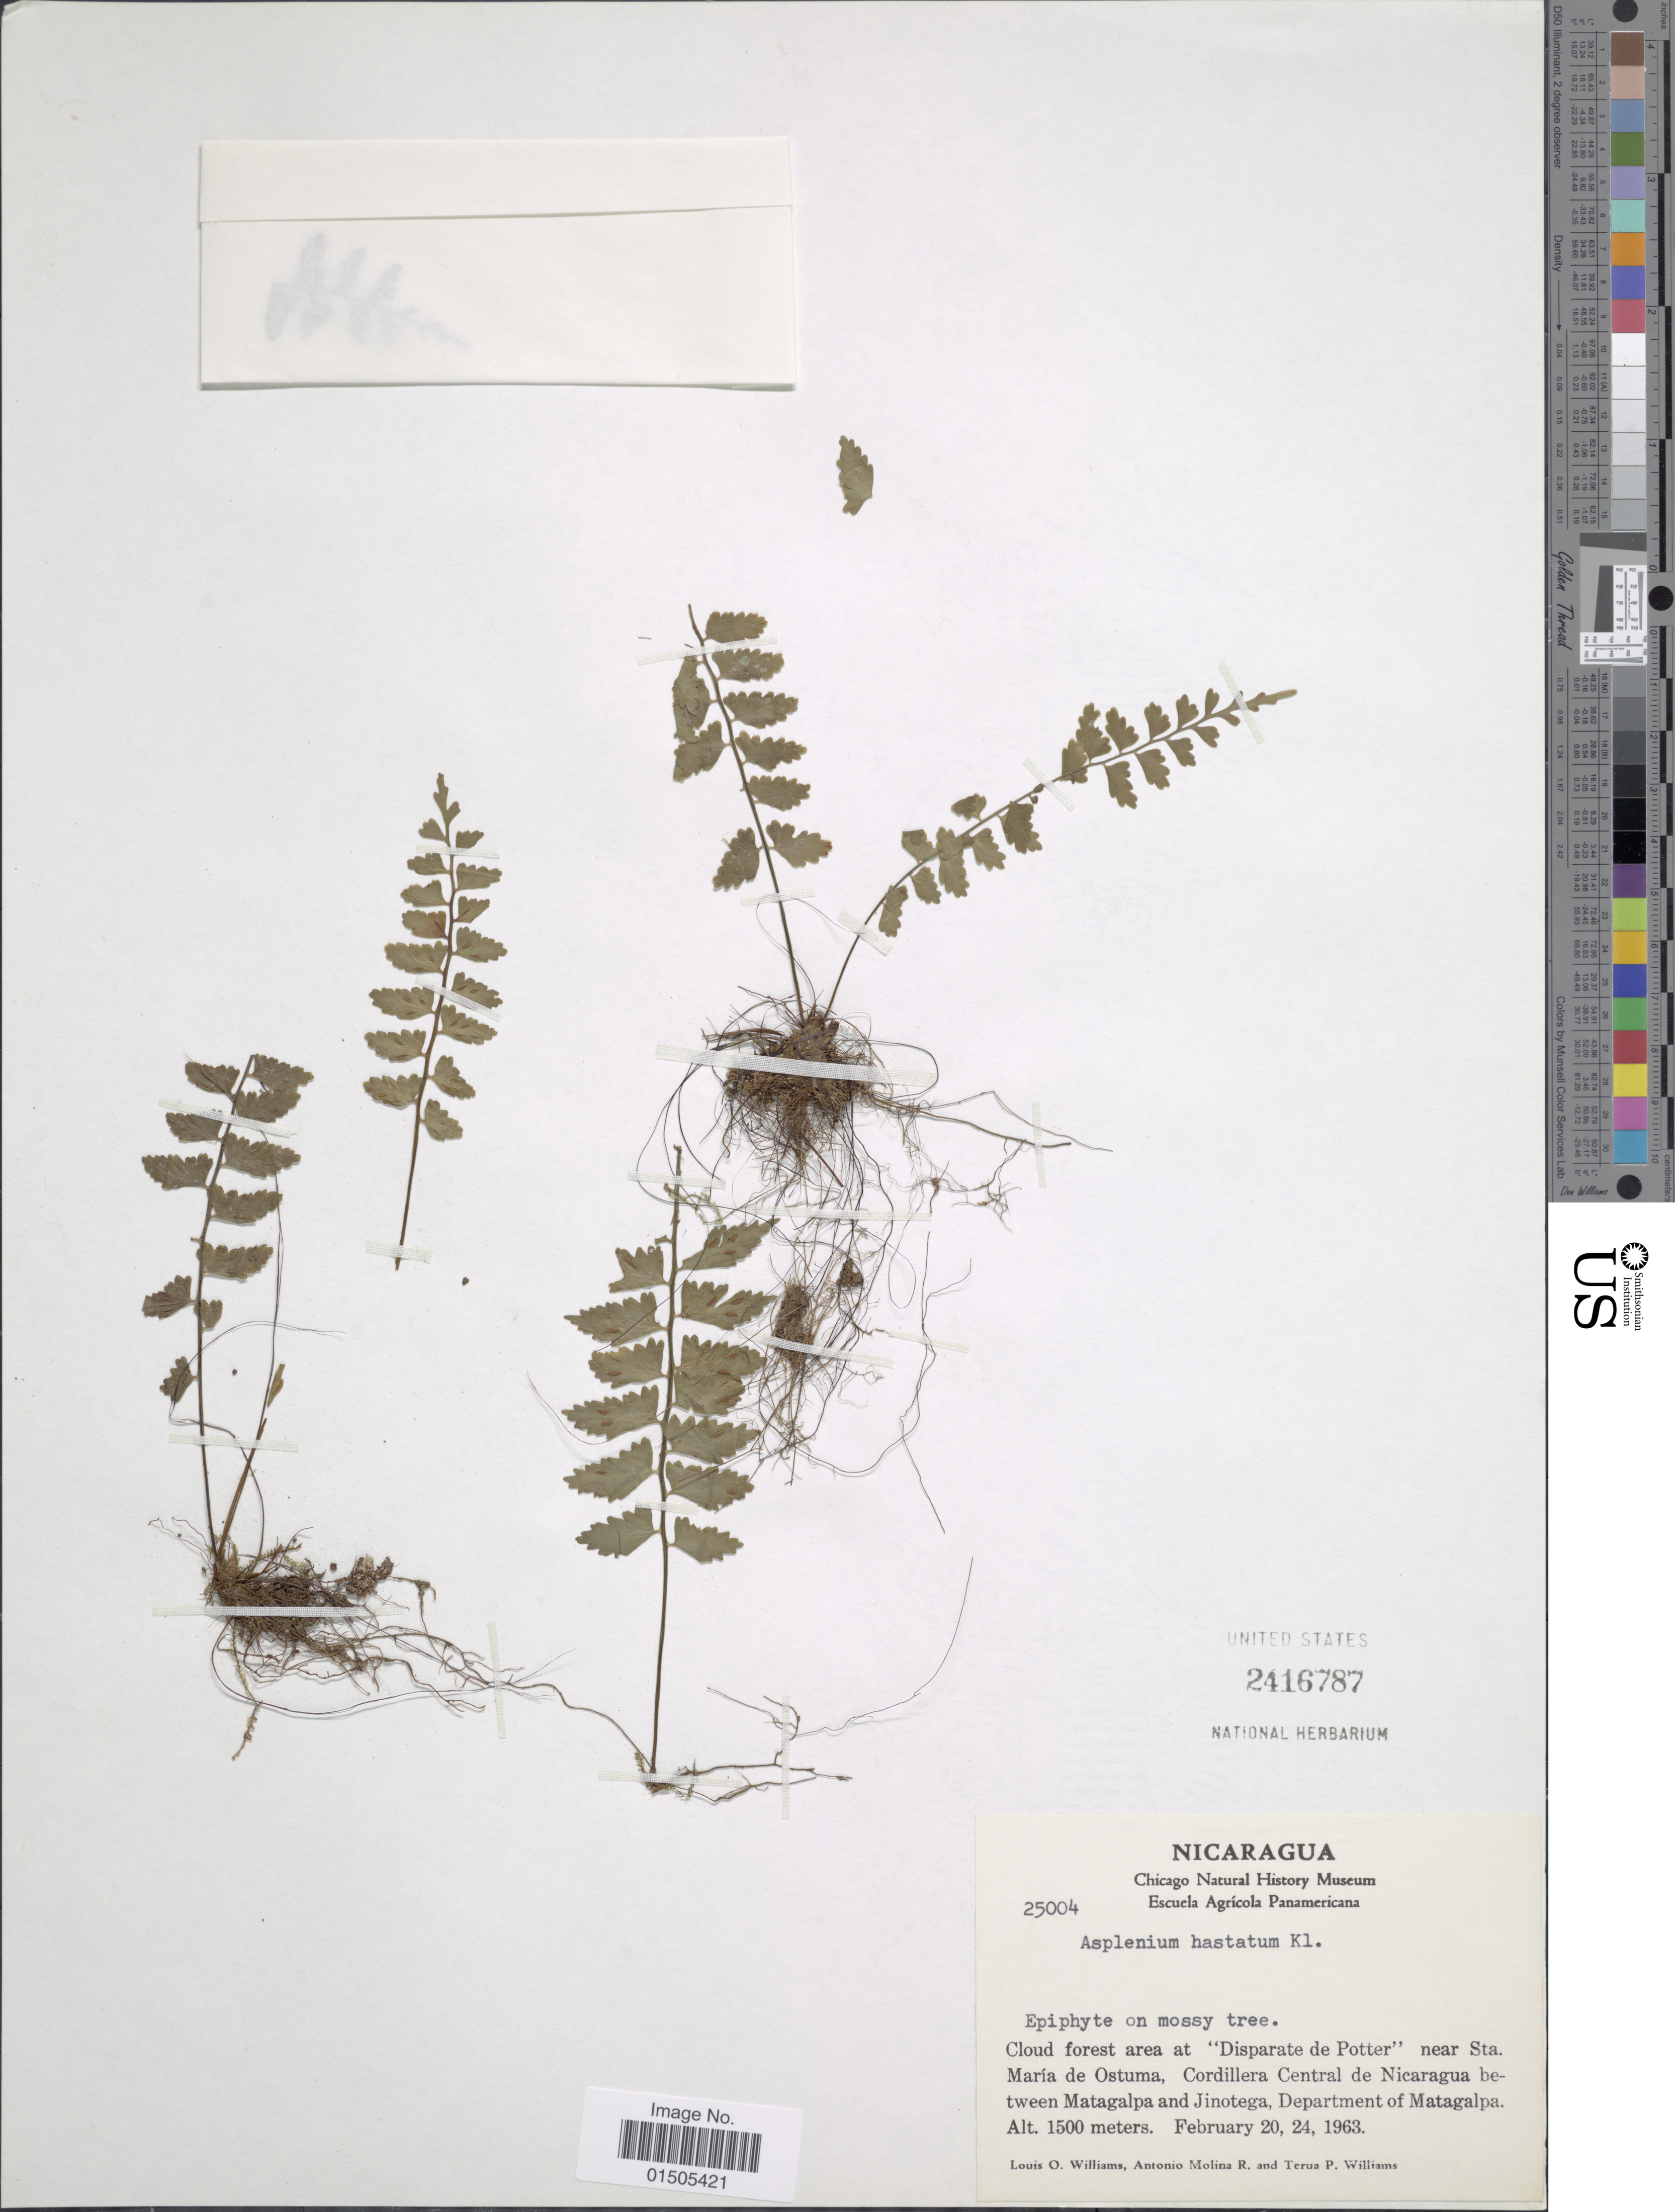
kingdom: Plantae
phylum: Tracheophyta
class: Polypodiopsida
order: Polypodiales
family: Aspleniaceae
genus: Asplenium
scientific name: Asplenium auriculatum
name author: Sw.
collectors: L. O. Williams, A. Molina R. & T. P. Williams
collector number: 25004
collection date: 1963-02-20/1963-02-24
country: Nicaragua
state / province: Matagalpa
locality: Cloud forest area at "Disparate de Potter" near Sta. María de Ostuma, Cordillera Central de Nicaragua between Matagalpa and Jinotega.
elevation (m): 1500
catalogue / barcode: US 2416787